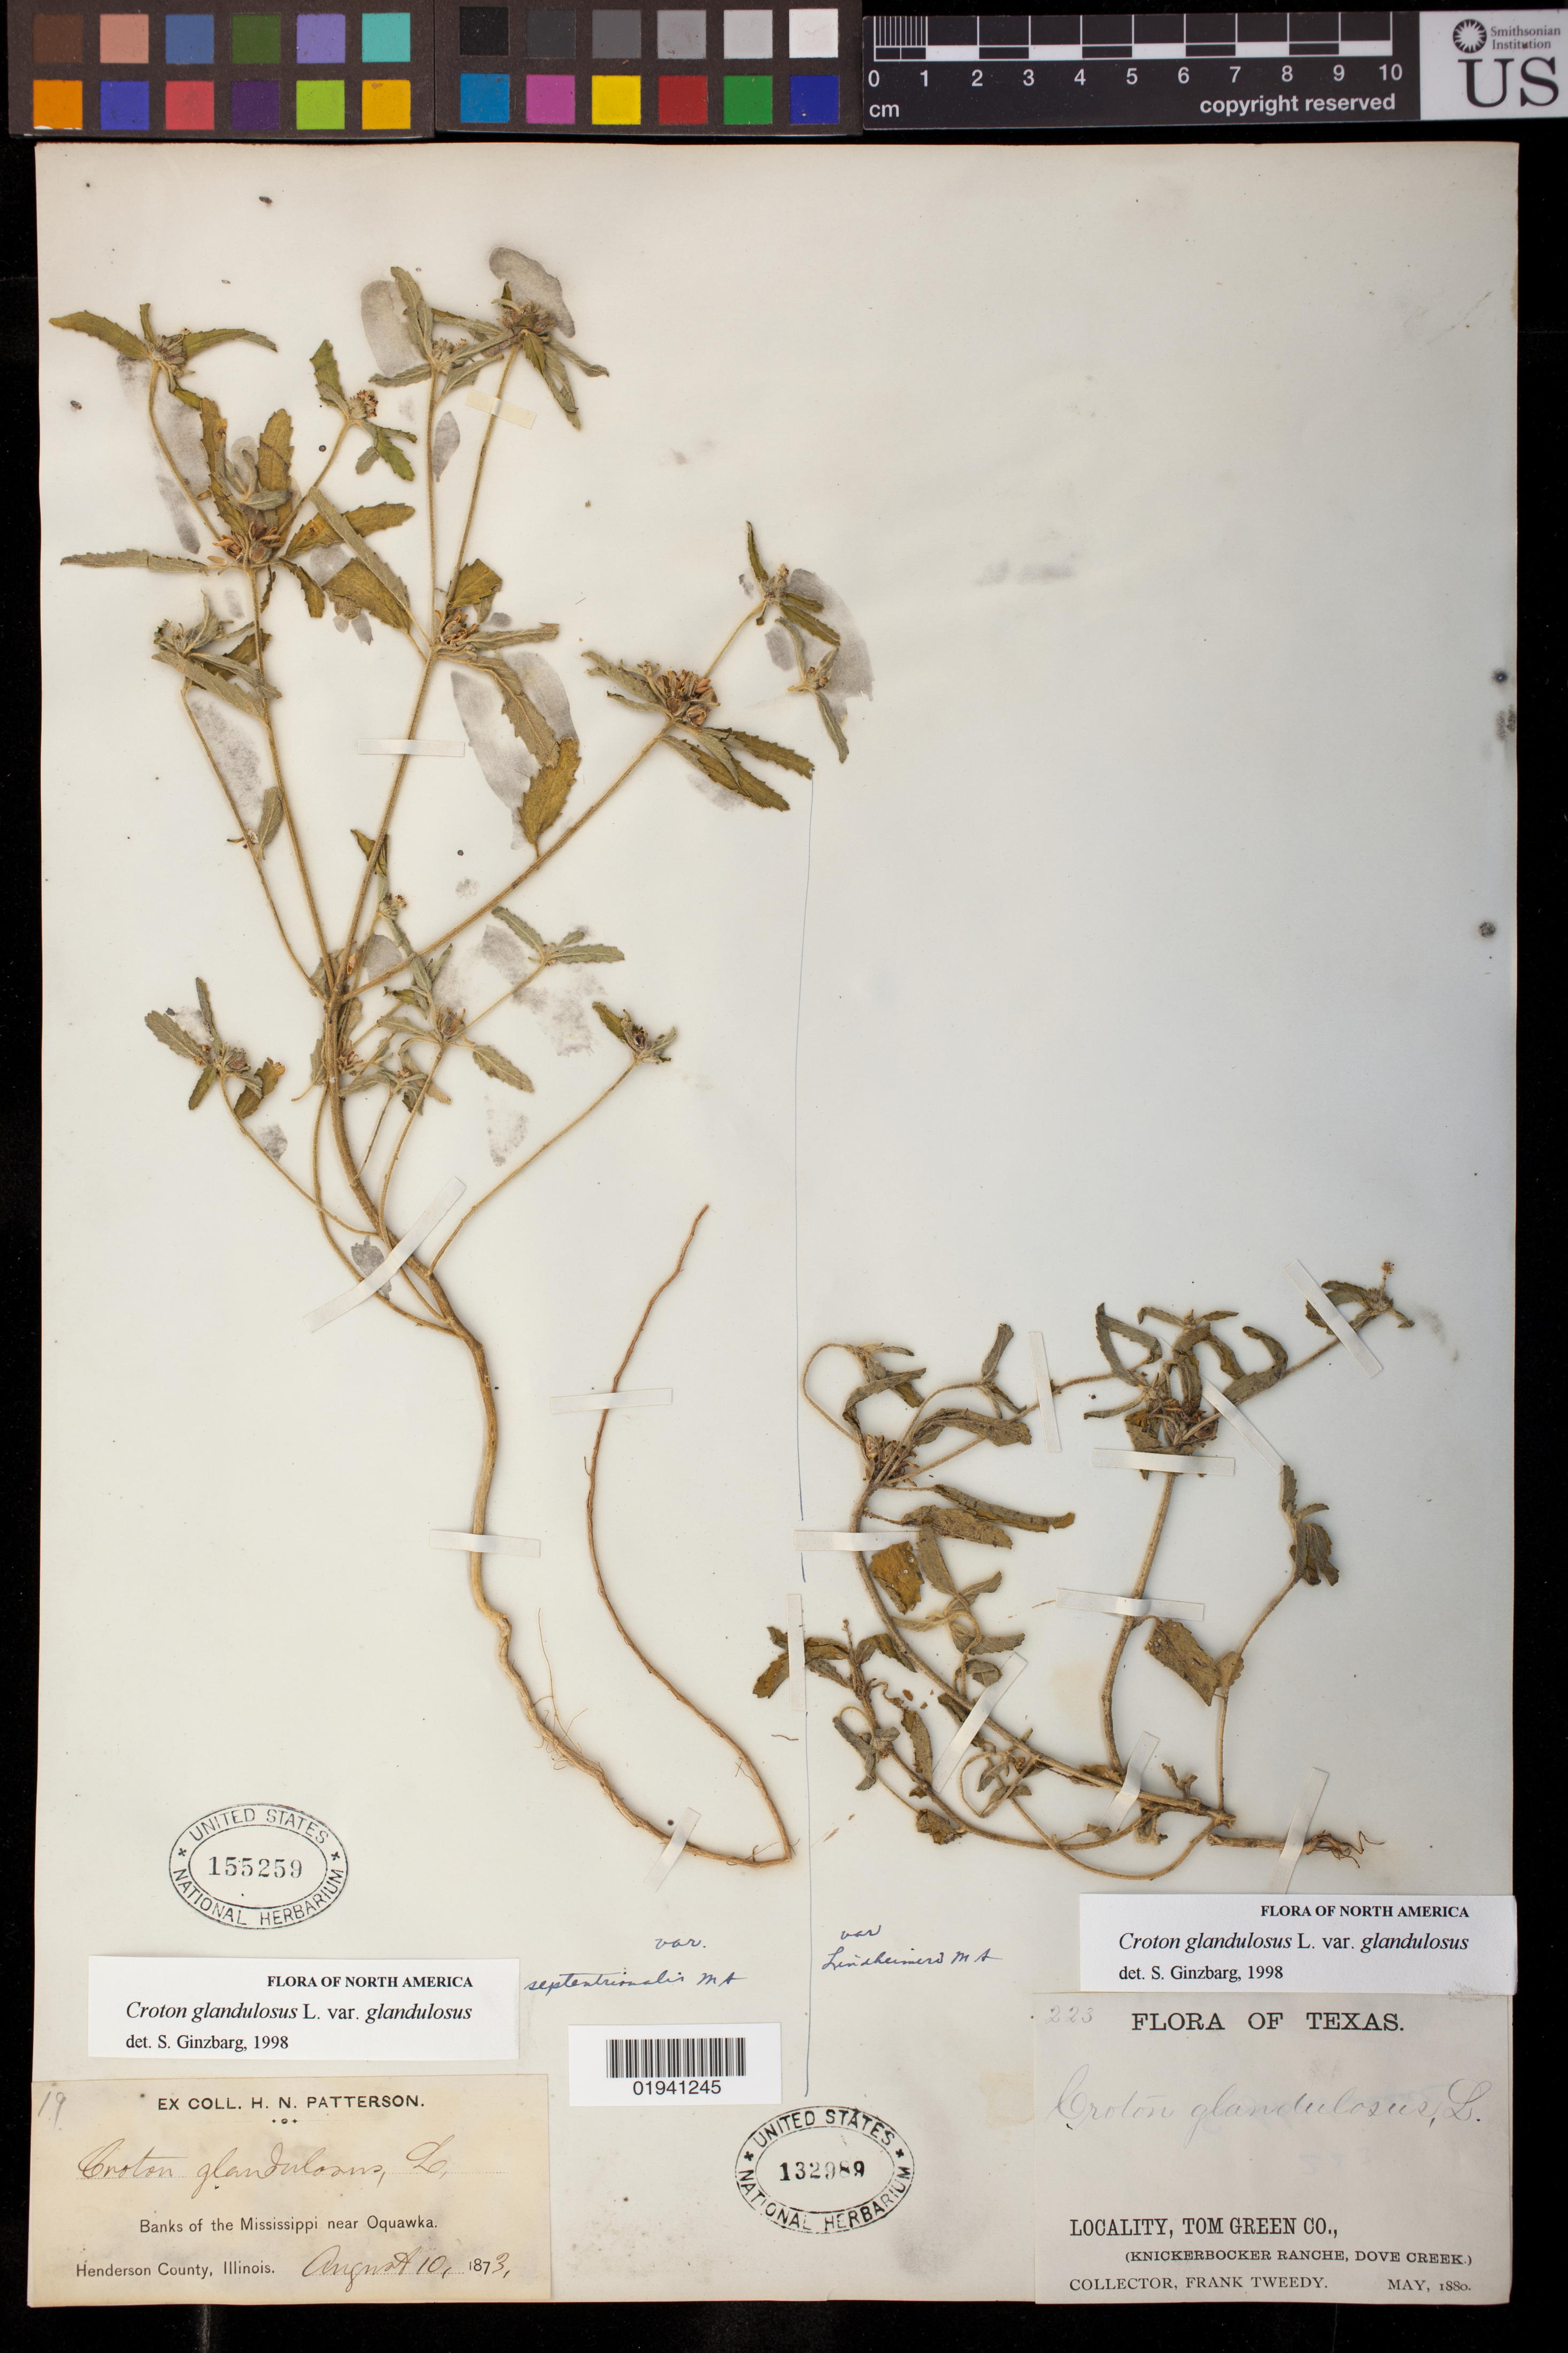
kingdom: Plantae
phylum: Tracheophyta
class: Magnoliopsida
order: Malpighiales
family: Euphorbiaceae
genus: Croton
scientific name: Croton glandulosus var. glandulosus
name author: L.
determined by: Ginzbarg, S.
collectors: F. Tweedy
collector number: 223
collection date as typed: May 1880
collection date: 1880-05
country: United States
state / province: Texas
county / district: Tom Green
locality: Knickerbocker Ranche, Dove Creek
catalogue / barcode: US 132989